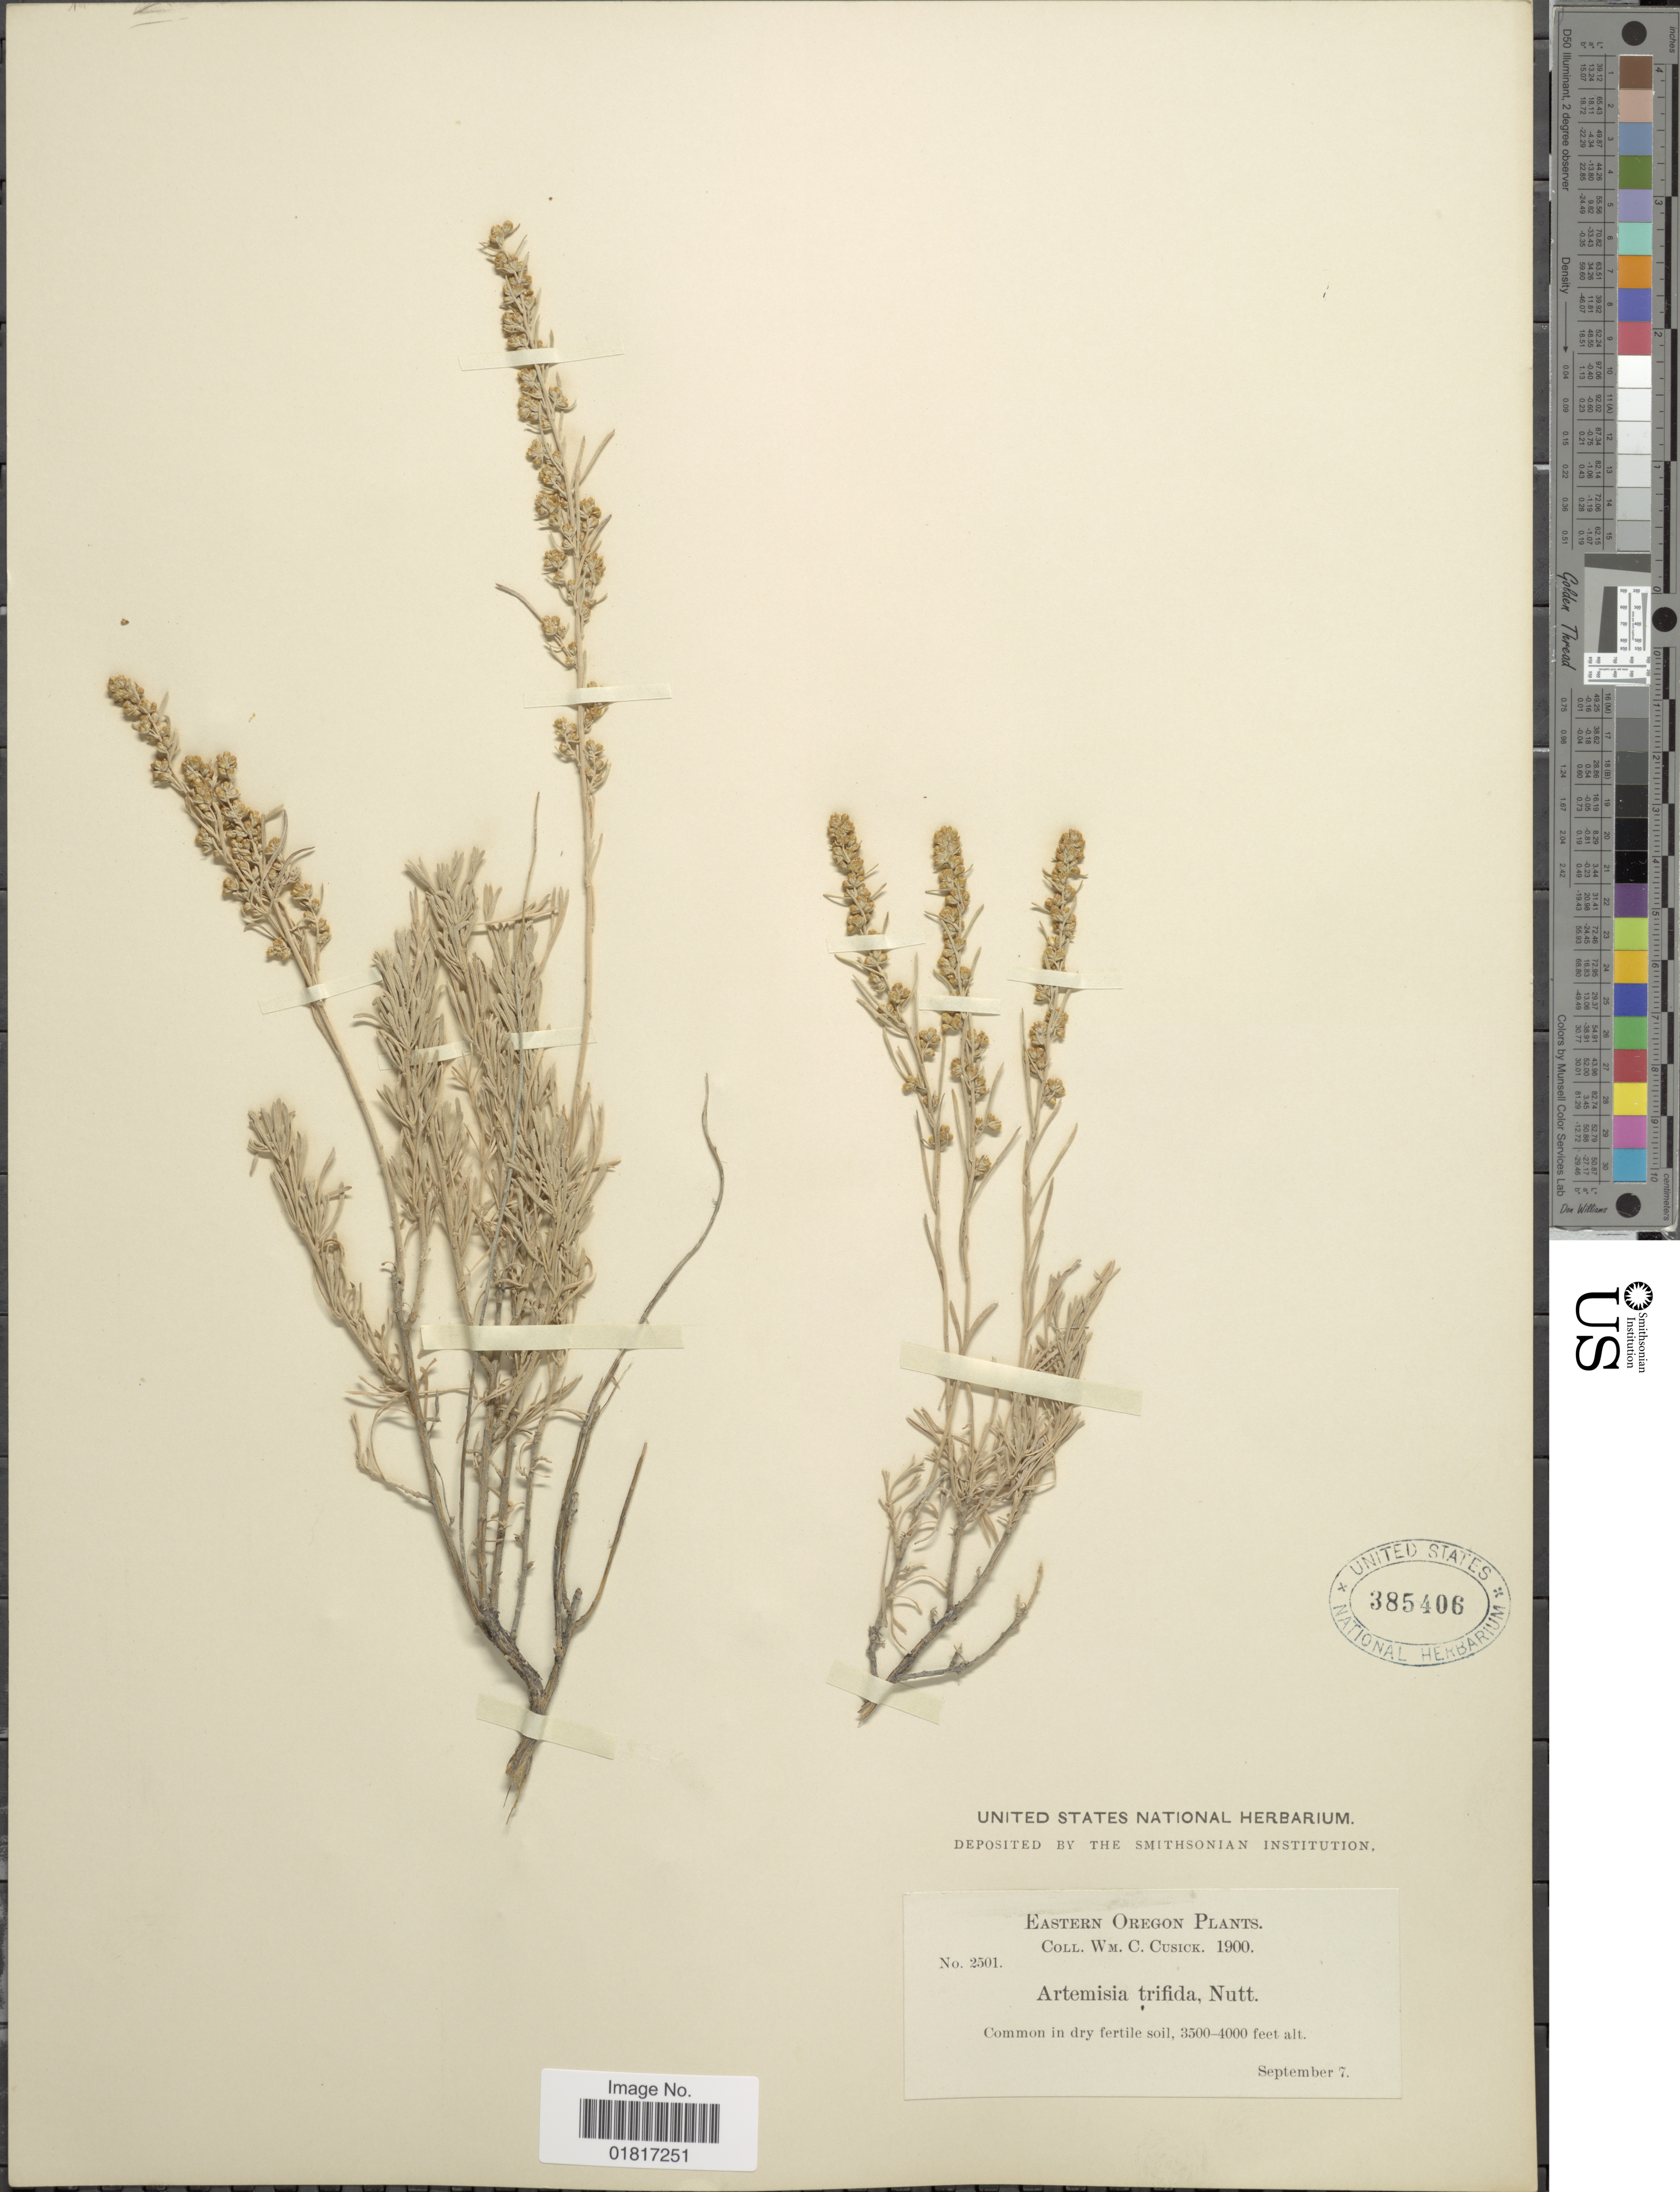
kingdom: Plantae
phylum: Tracheophyta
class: Magnoliopsida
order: Asterales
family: Asteraceae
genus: Artemisia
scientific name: Artemisia tridentata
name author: Nutt.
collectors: W. C. Cusick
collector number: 2501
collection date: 1900-09-07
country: United States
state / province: Oregon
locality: Eastern oregon, Common in dry fertile soil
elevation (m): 1067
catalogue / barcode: US 385406